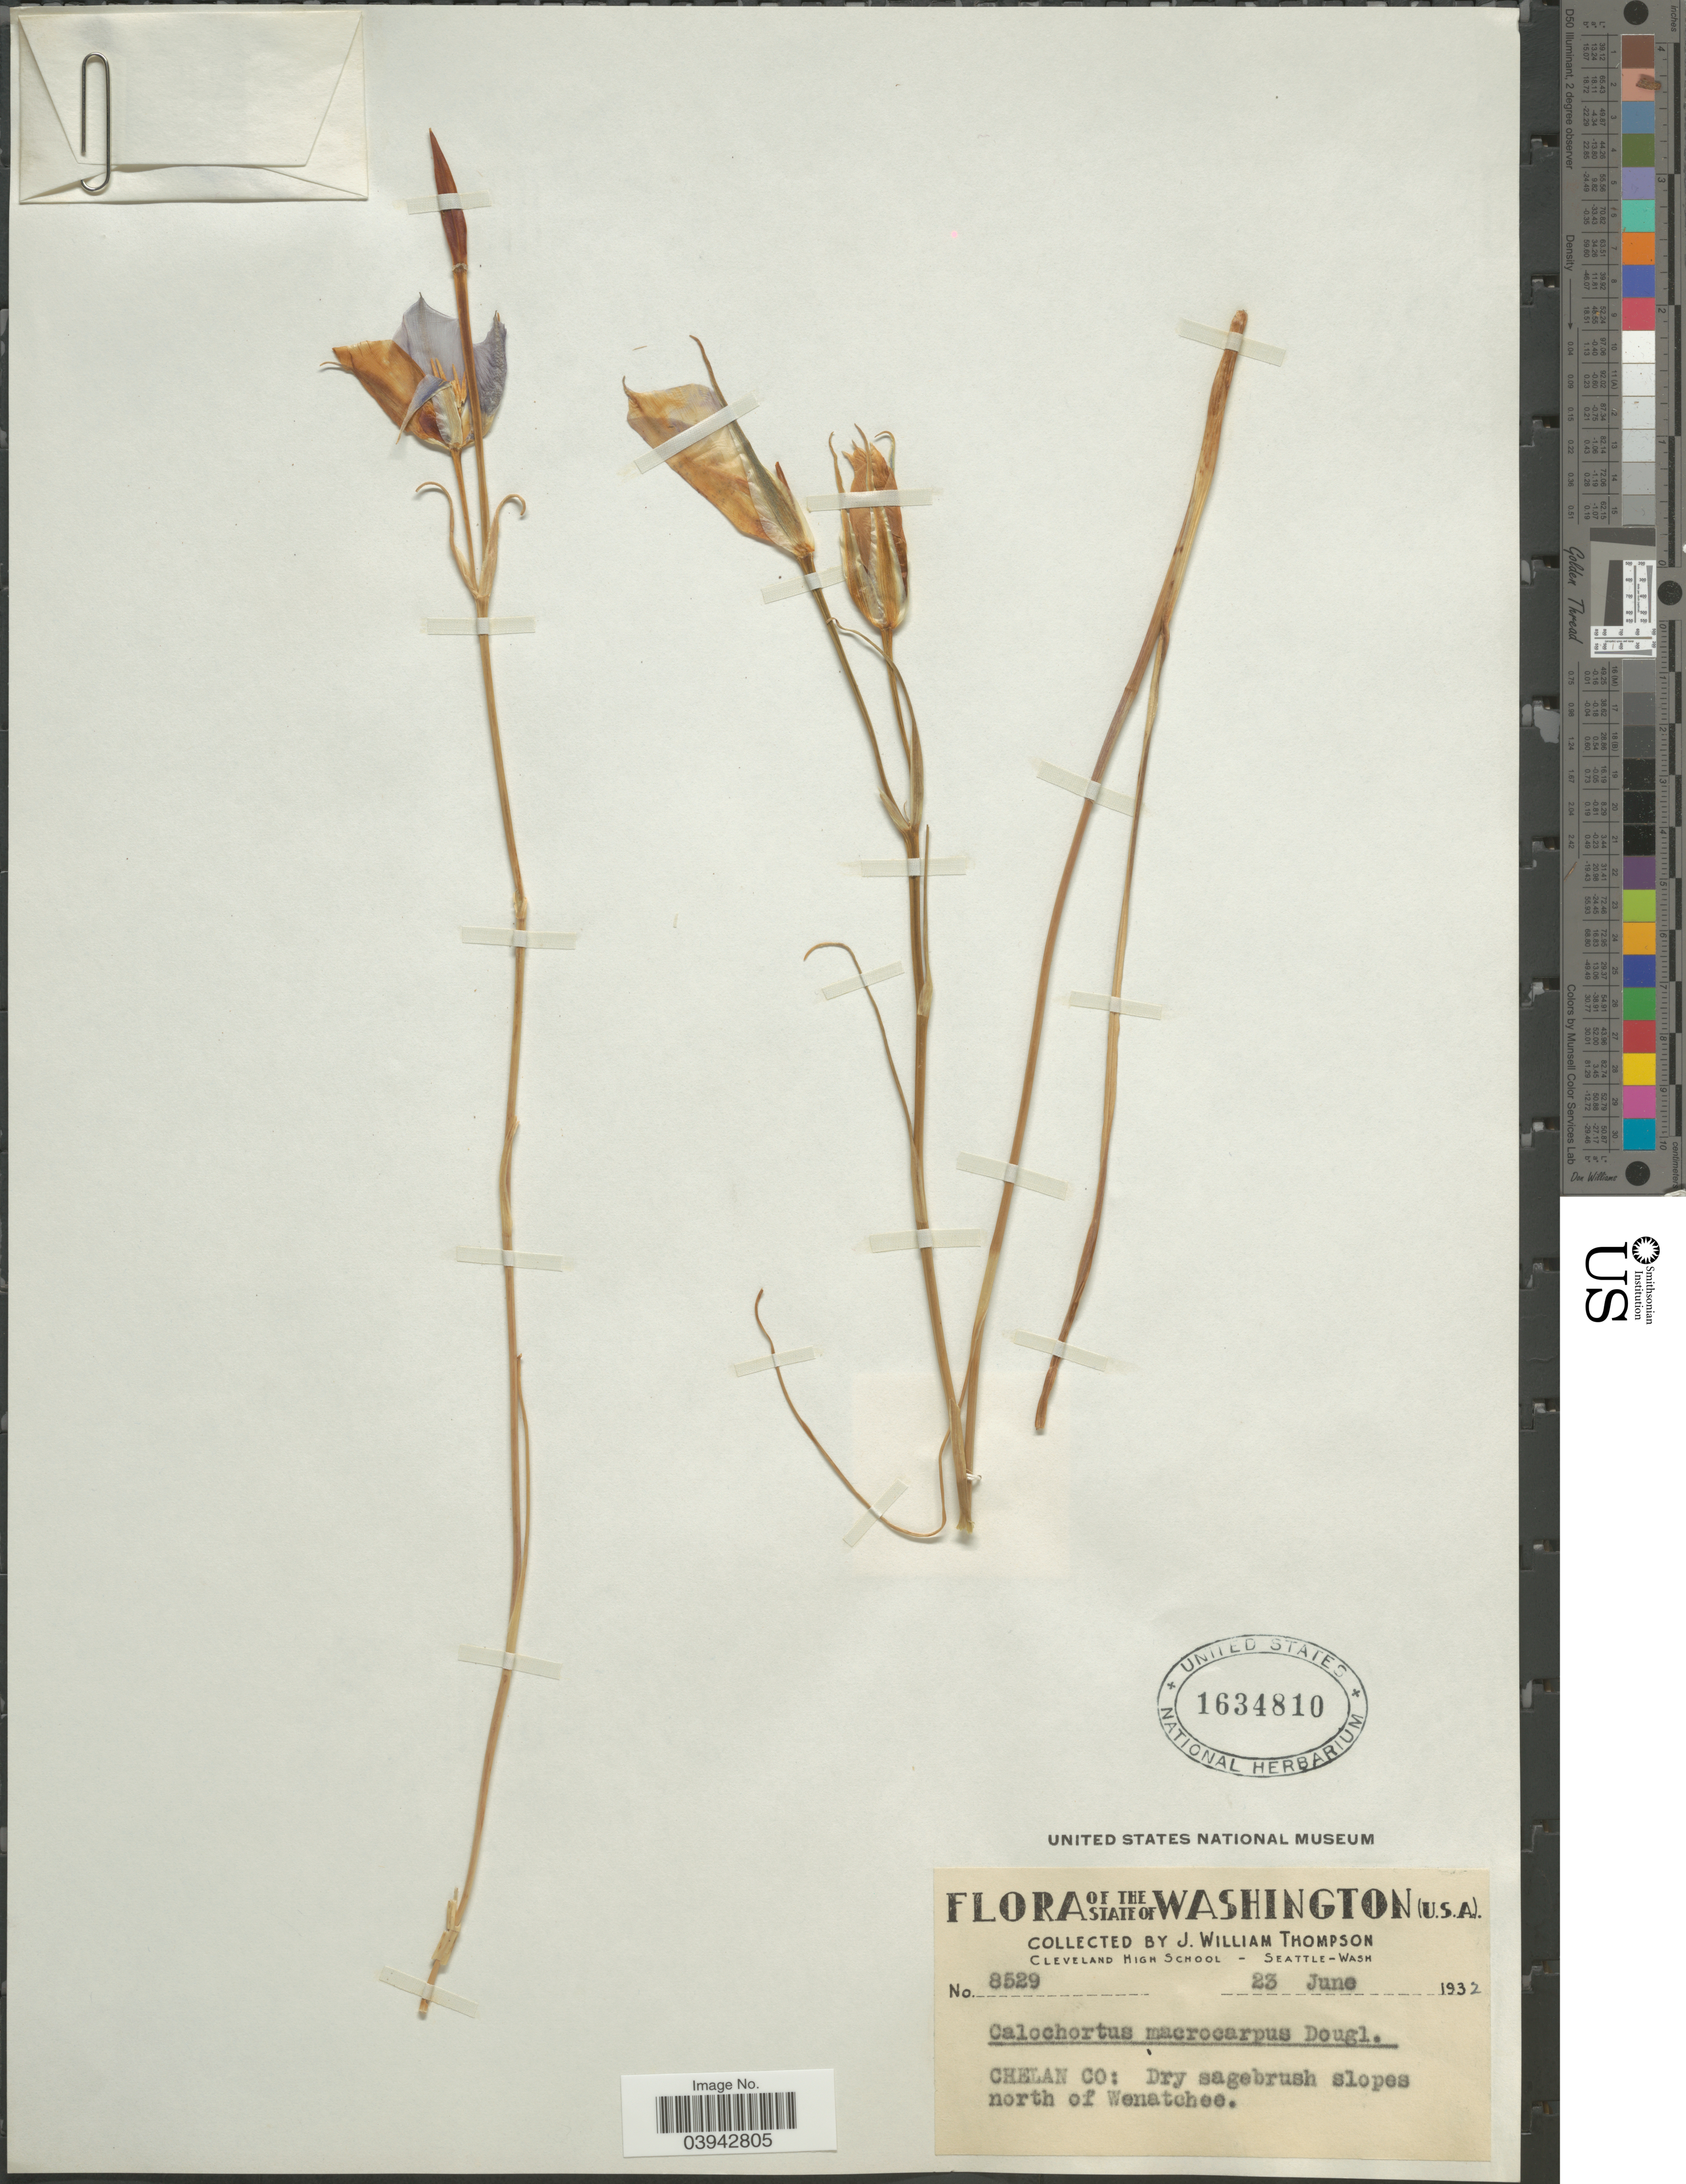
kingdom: Plantae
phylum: Tracheophyta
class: Liliopsida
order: Liliales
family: Liliaceae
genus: Calochortus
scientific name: Calochortus macrocarpus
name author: Douglas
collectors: J. W. Thompson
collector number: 8529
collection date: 1932-06-23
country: United States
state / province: Washington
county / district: Chelan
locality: Chelan Co; Dry sagebrush slopes north of Wenatchee.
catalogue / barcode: US 1634810